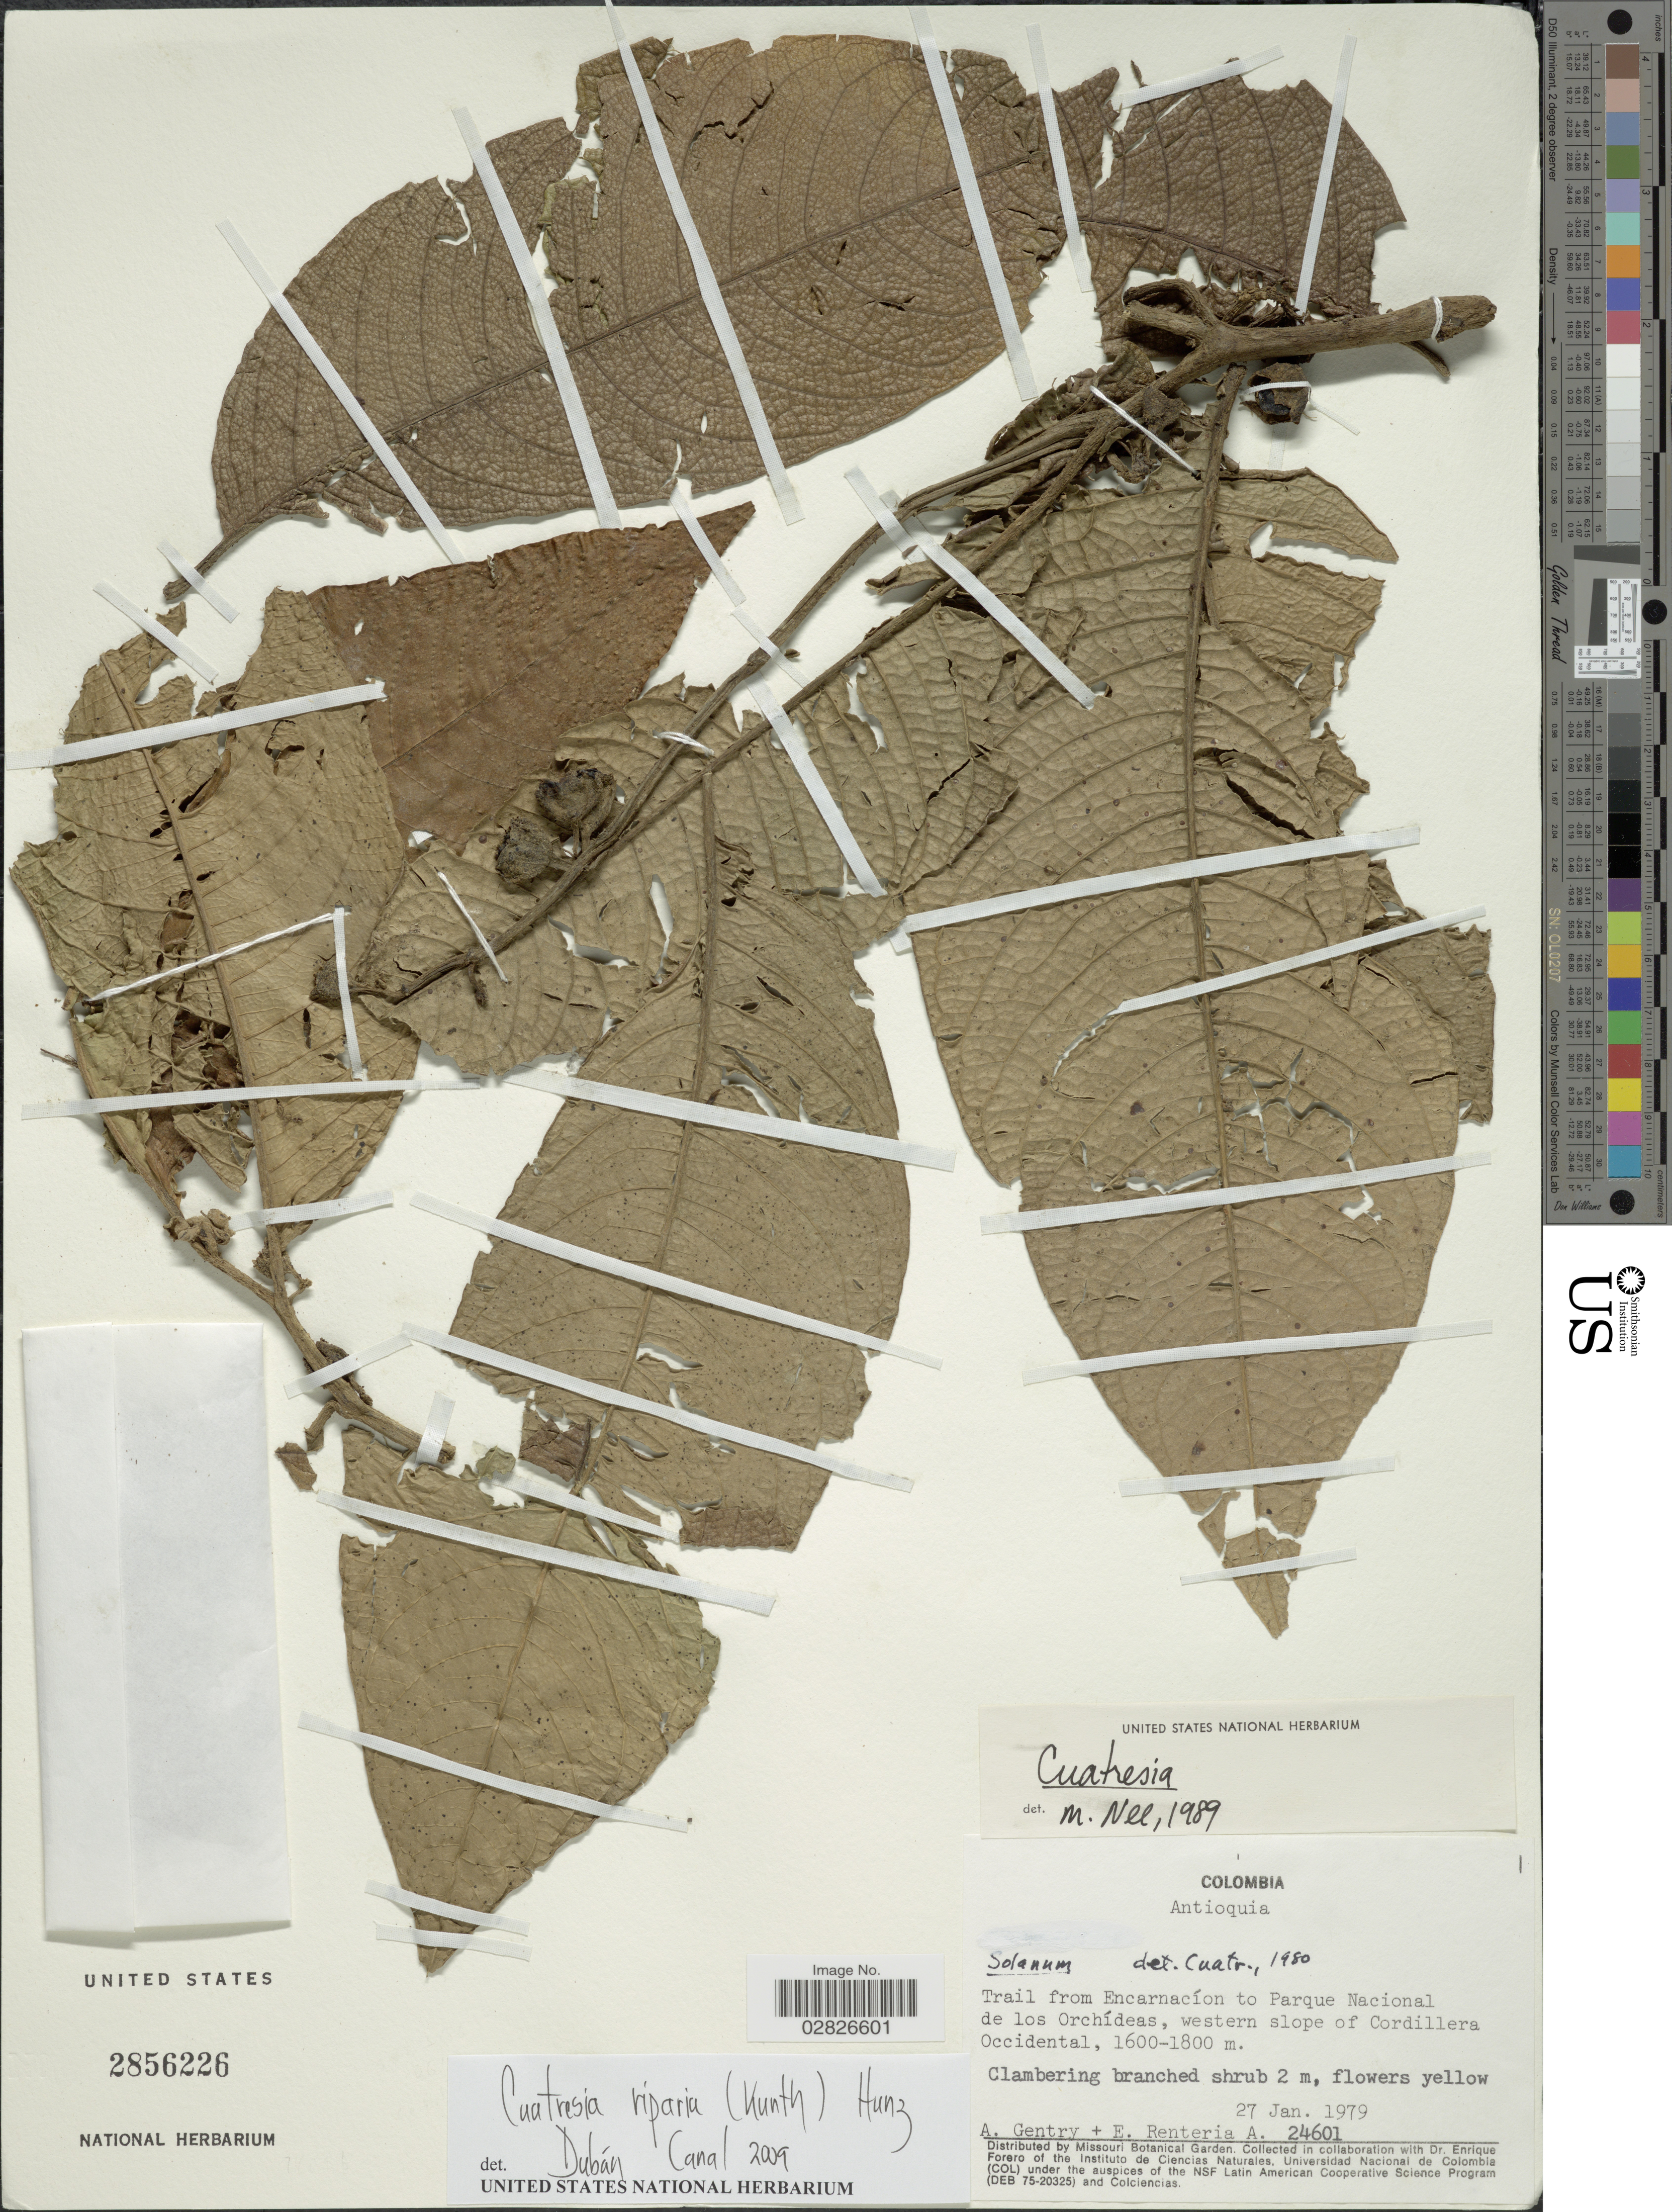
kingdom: Plantae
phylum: Tracheophyta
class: Magnoliopsida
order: Solanales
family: Solanaceae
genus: Cuatresia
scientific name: Cuatresia riparia var. riparia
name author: (Kunth) Hunz.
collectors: A. H. Gentry & E. Renteria A.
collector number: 24601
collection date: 1979-01-27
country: Colombia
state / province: Antioquia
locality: Trail from Encarnacíon to Parque Nacional de Los Orchídeas, western slope of Cordillera Occidental.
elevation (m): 1600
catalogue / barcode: US 2856226